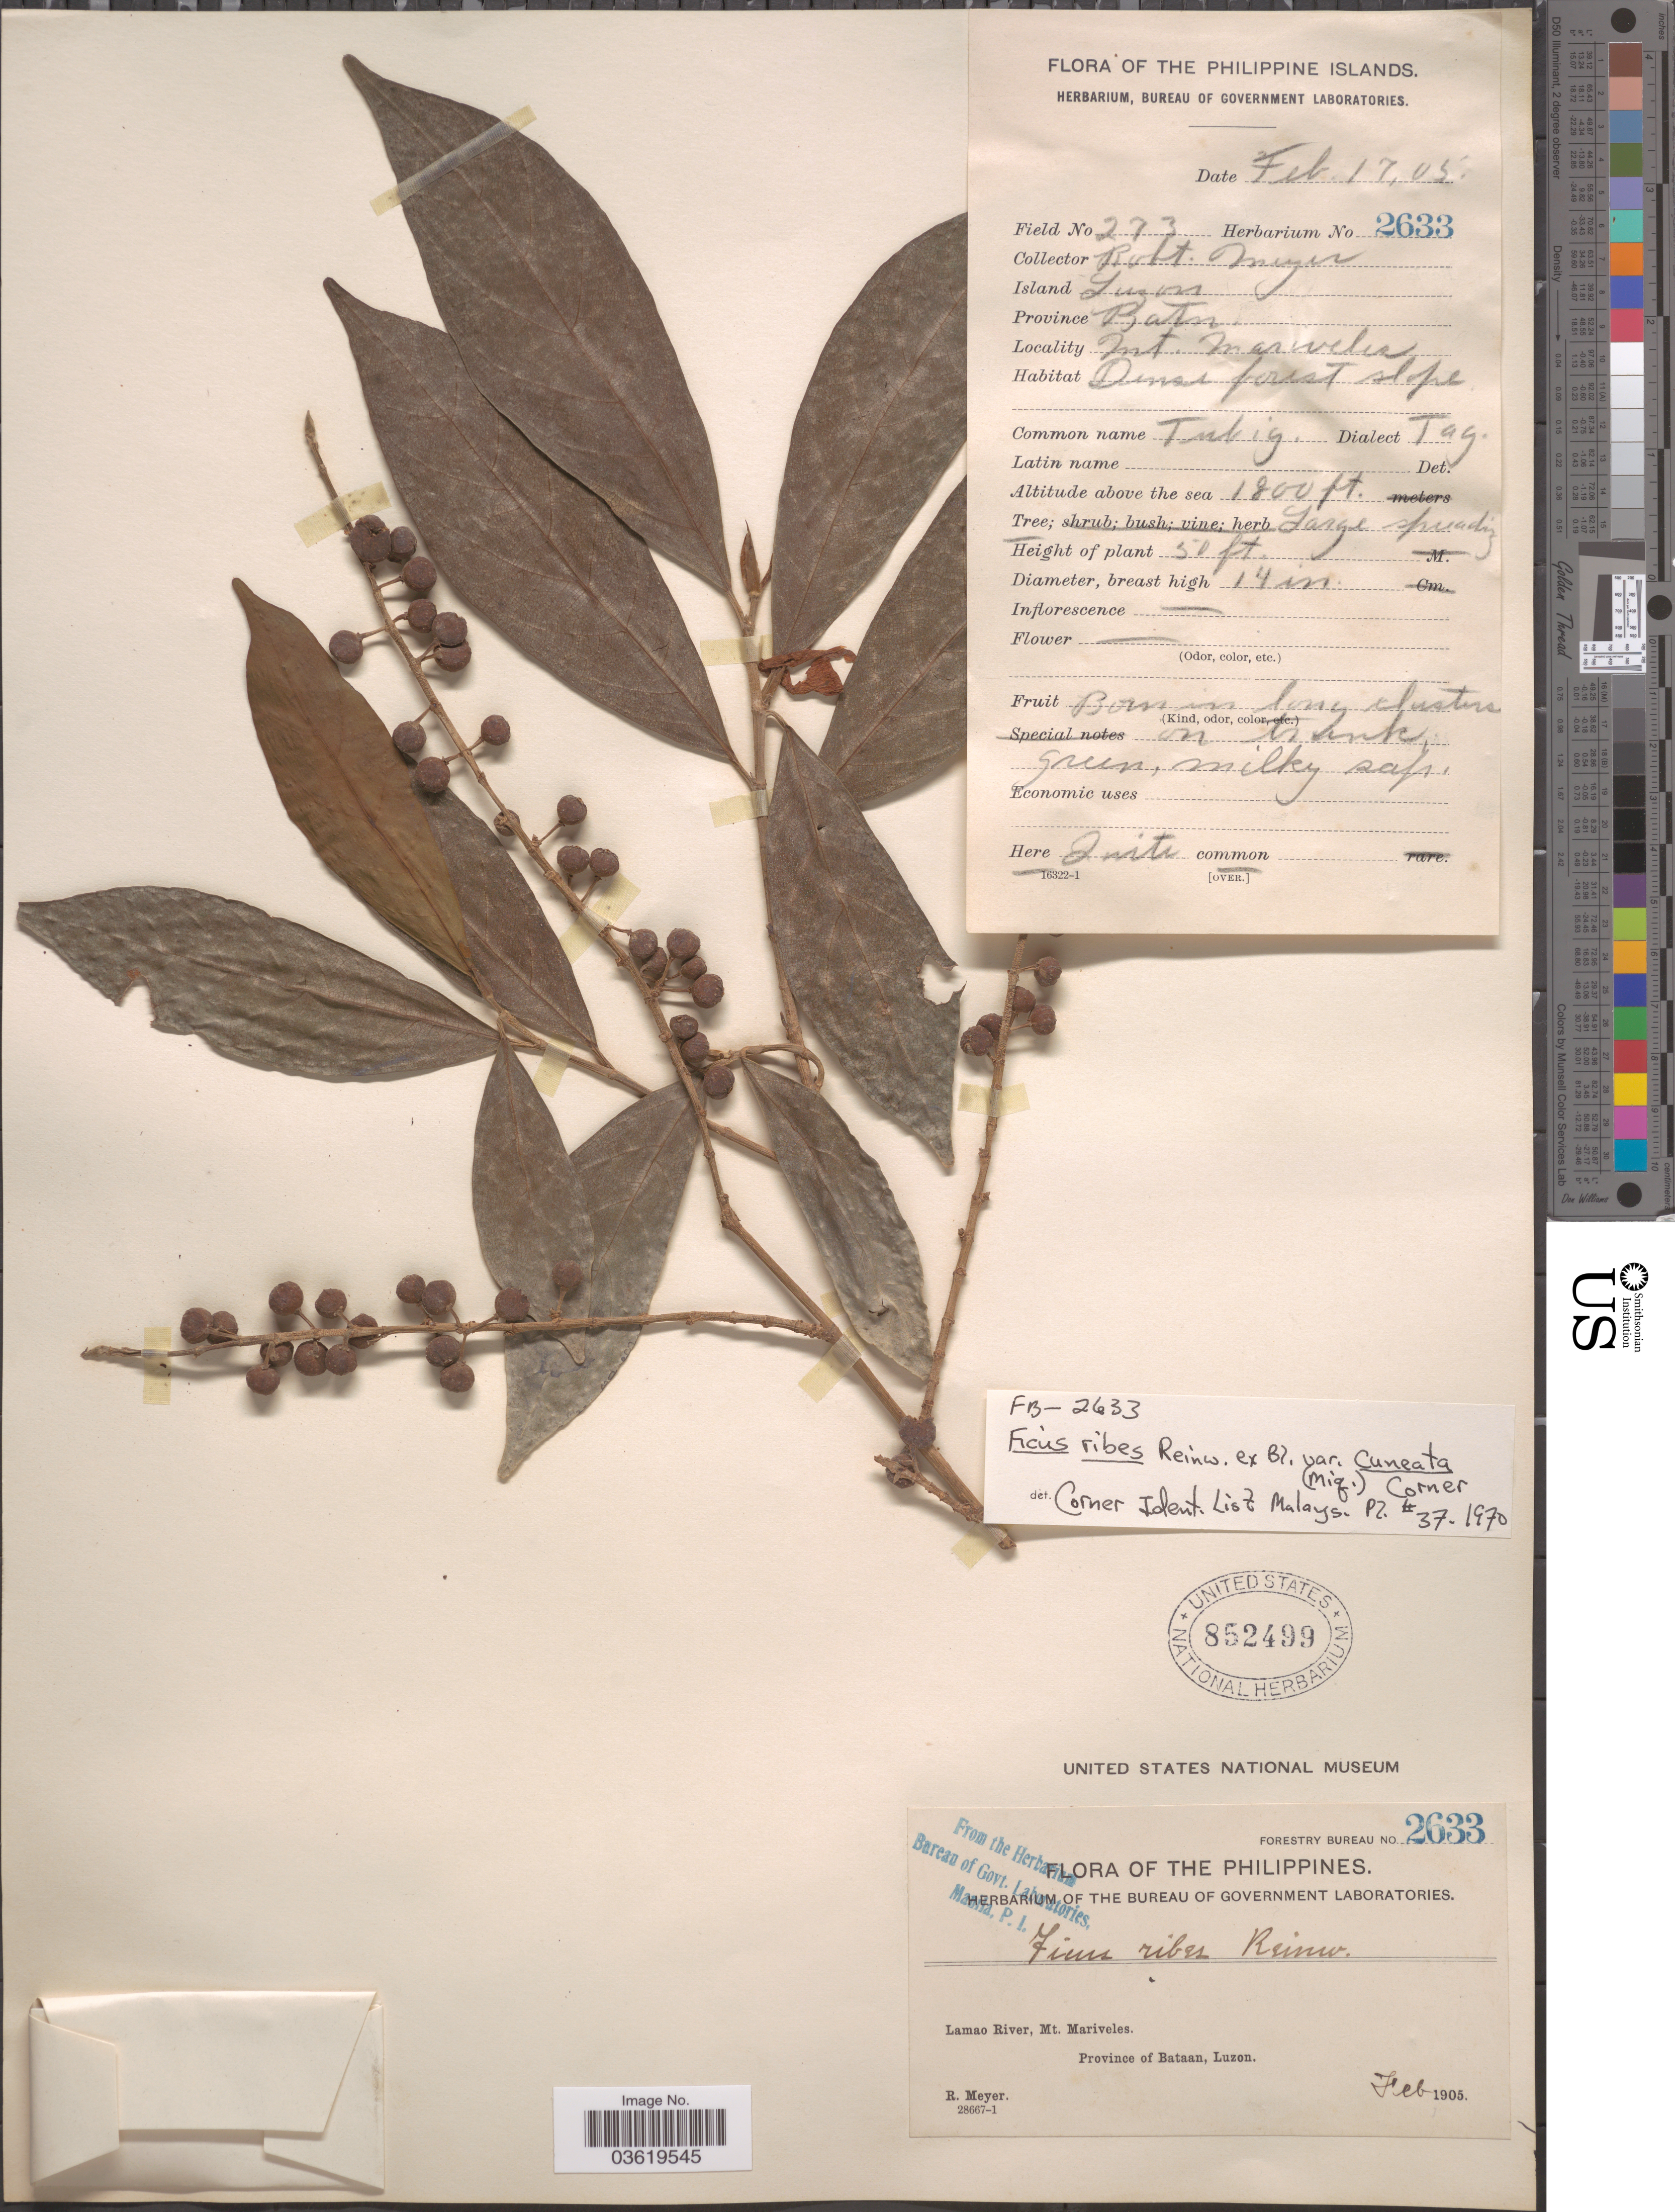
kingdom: Plantae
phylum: Tracheophyta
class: Magnoliopsida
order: Rosales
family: Moraceae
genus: Ficus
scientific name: Ficus ribes var. cuneata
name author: (Miq.) Corner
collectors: R. Meyer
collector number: Forestry Bureau 2633/273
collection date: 1905-02-17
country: Philippines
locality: Lamao River, Mt. Mariveles. Province of Bataan, Luzon.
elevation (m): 549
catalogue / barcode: US 852499